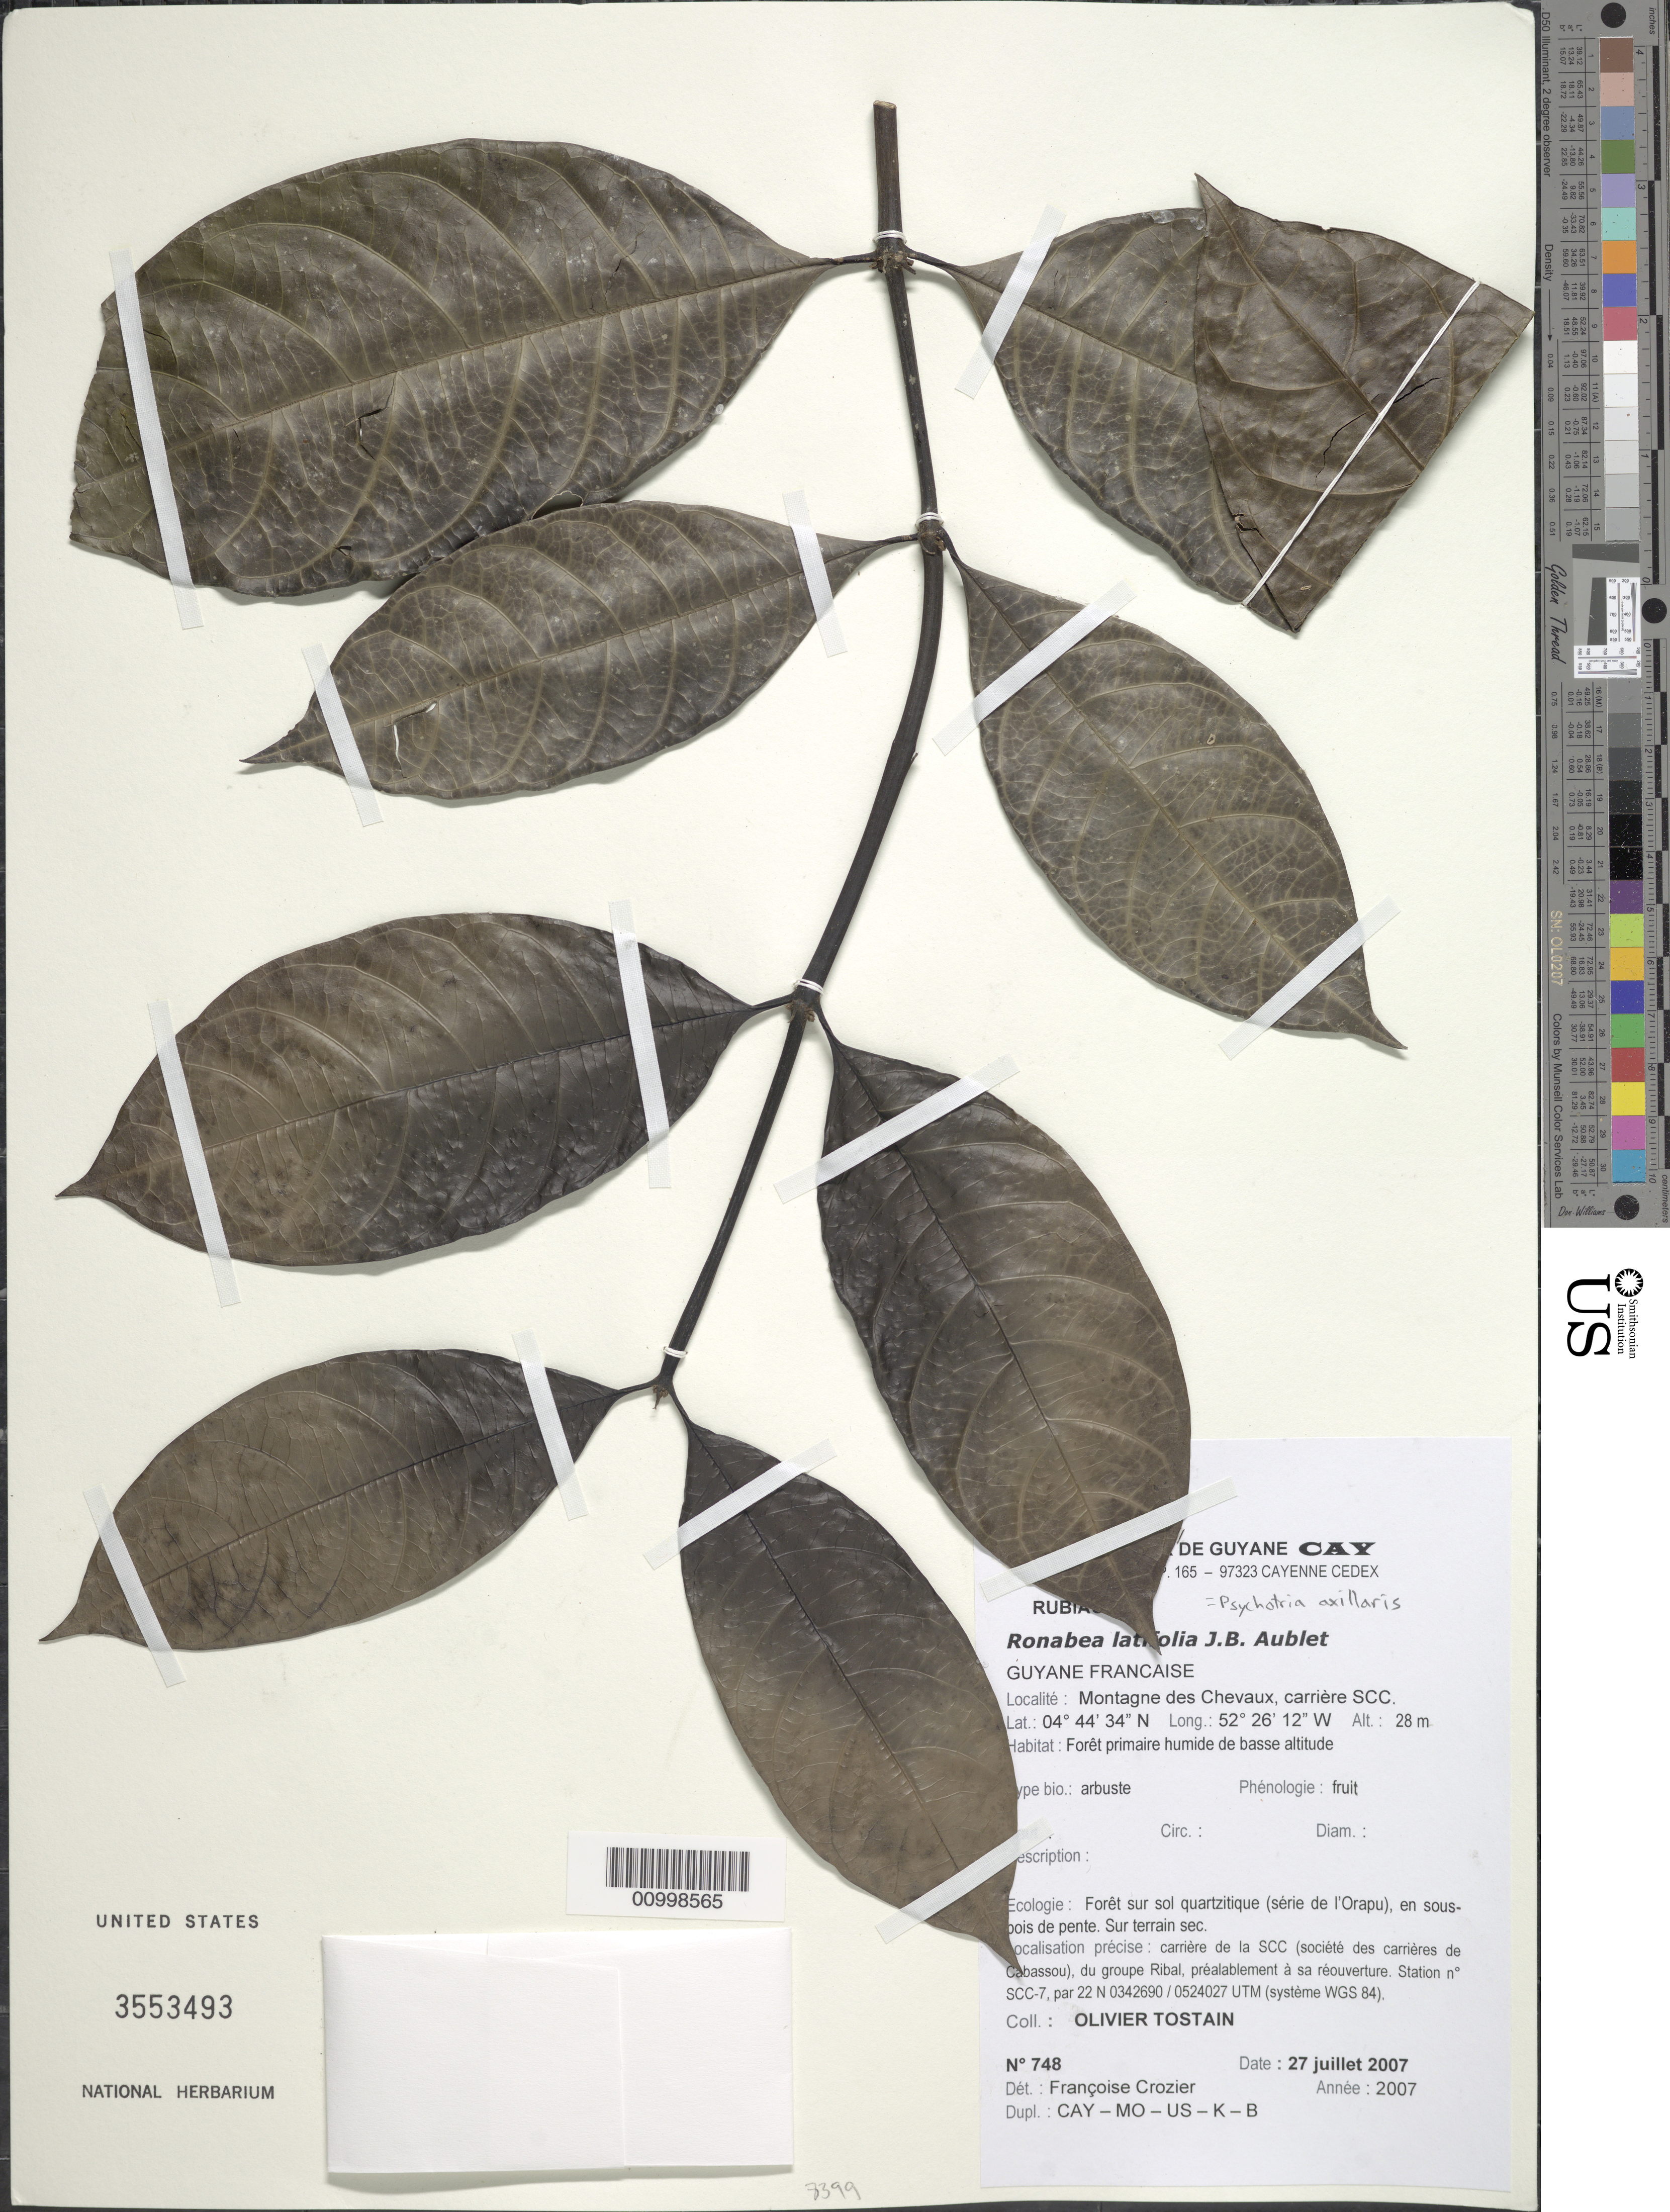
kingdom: Plantae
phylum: Tracheophyta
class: Magnoliopsida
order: Gentianales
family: Rubiaceae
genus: Ronabea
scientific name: Ronabea latifolia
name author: Aubl.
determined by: Granville, J. J. de, (CAY), Institut de Recherche pour le Developpement (IRD) (FRENCH GUIANA)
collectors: O. Tostain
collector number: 748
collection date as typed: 27-Jul-07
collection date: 2007-07-27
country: French Guiana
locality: Montagne des Chevaux, carriere SCC (societe des carrieres de Cabassou), du groupe Ribal, prealablement a sa reouverture. Station no. SCC-7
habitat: Foret primaire humide de basse altitude. Foret sur sol quartzitique (serie de l'Orapu), en sous-bois de pente. Sur terrain sec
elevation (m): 28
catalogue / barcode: US 3553493